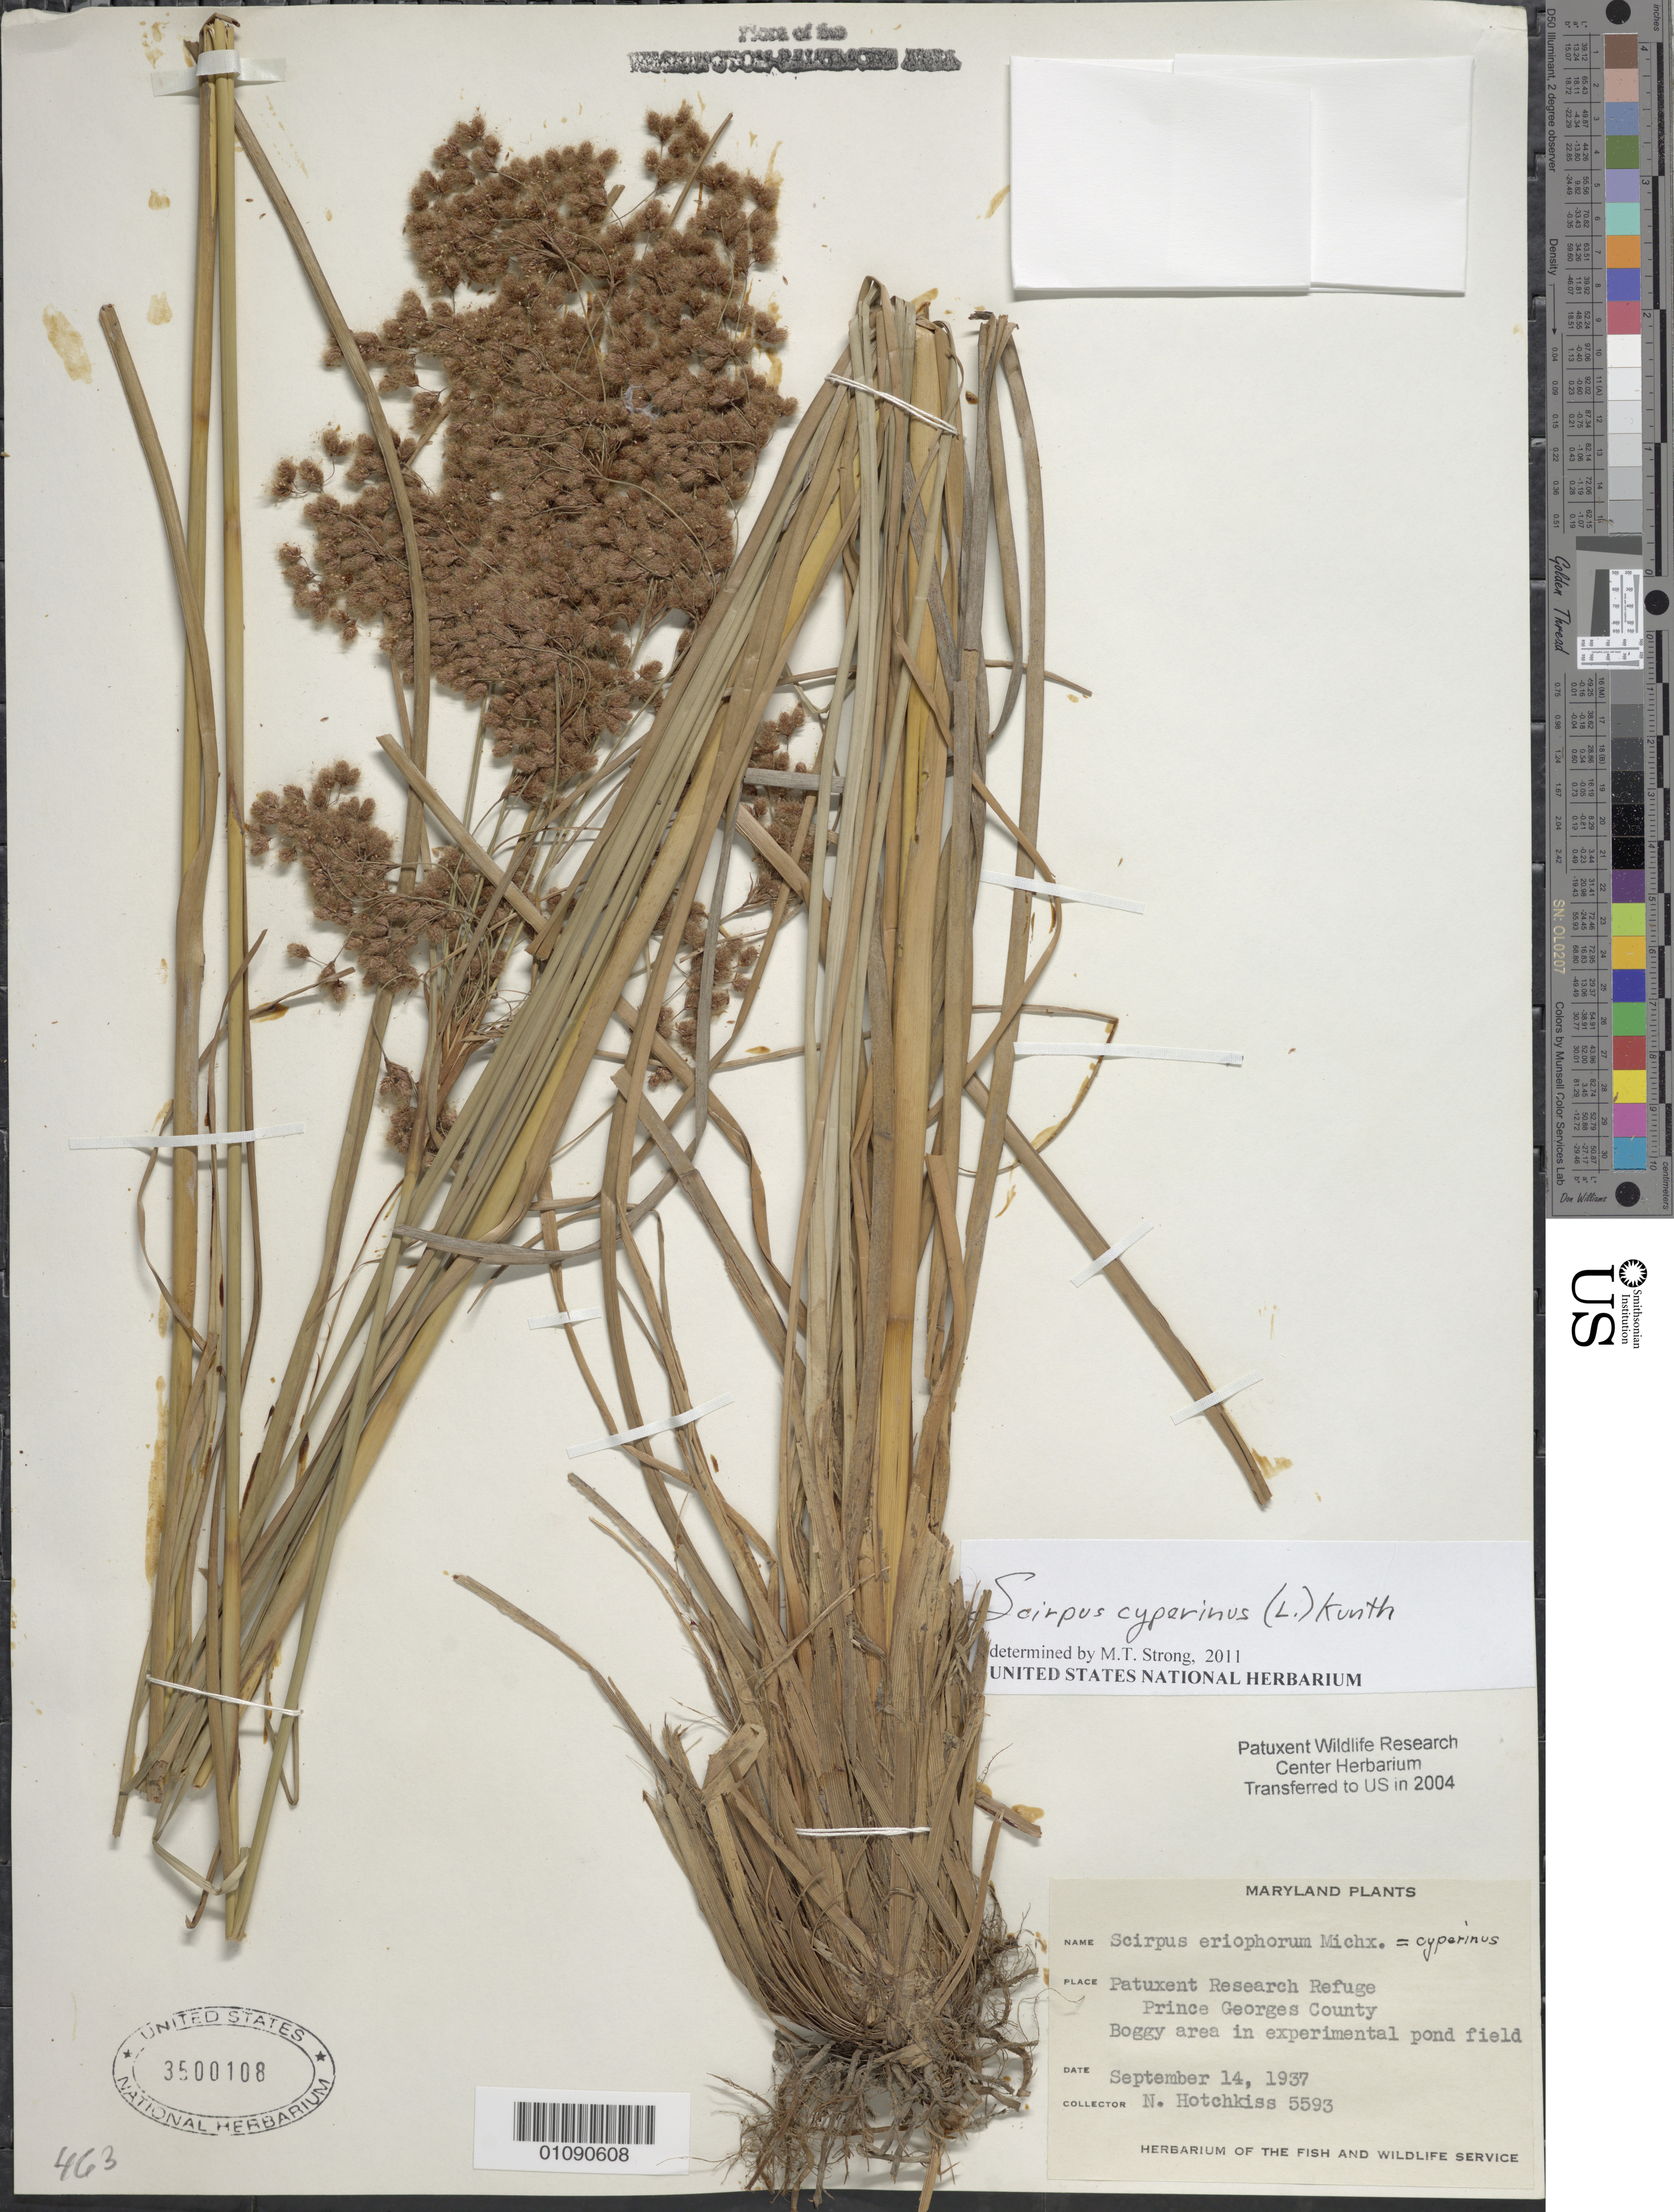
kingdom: Plantae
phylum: Tracheophyta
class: Liliopsida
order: Poales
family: Cyperaceae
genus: Scirpus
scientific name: Scirpus cyperinus (L.) Kunth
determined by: Strong, M. T., (US), Smithsonian Institution - National Museum of Natural History (UNITED STATES)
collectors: N. Hotchkiss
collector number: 5593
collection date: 1937-09-14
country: United States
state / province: Maryland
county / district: Prince George's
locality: Patuxent Wildlife Refuge, experimental pond field.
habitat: Boggy area in experimental pond field.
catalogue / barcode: US 3500108